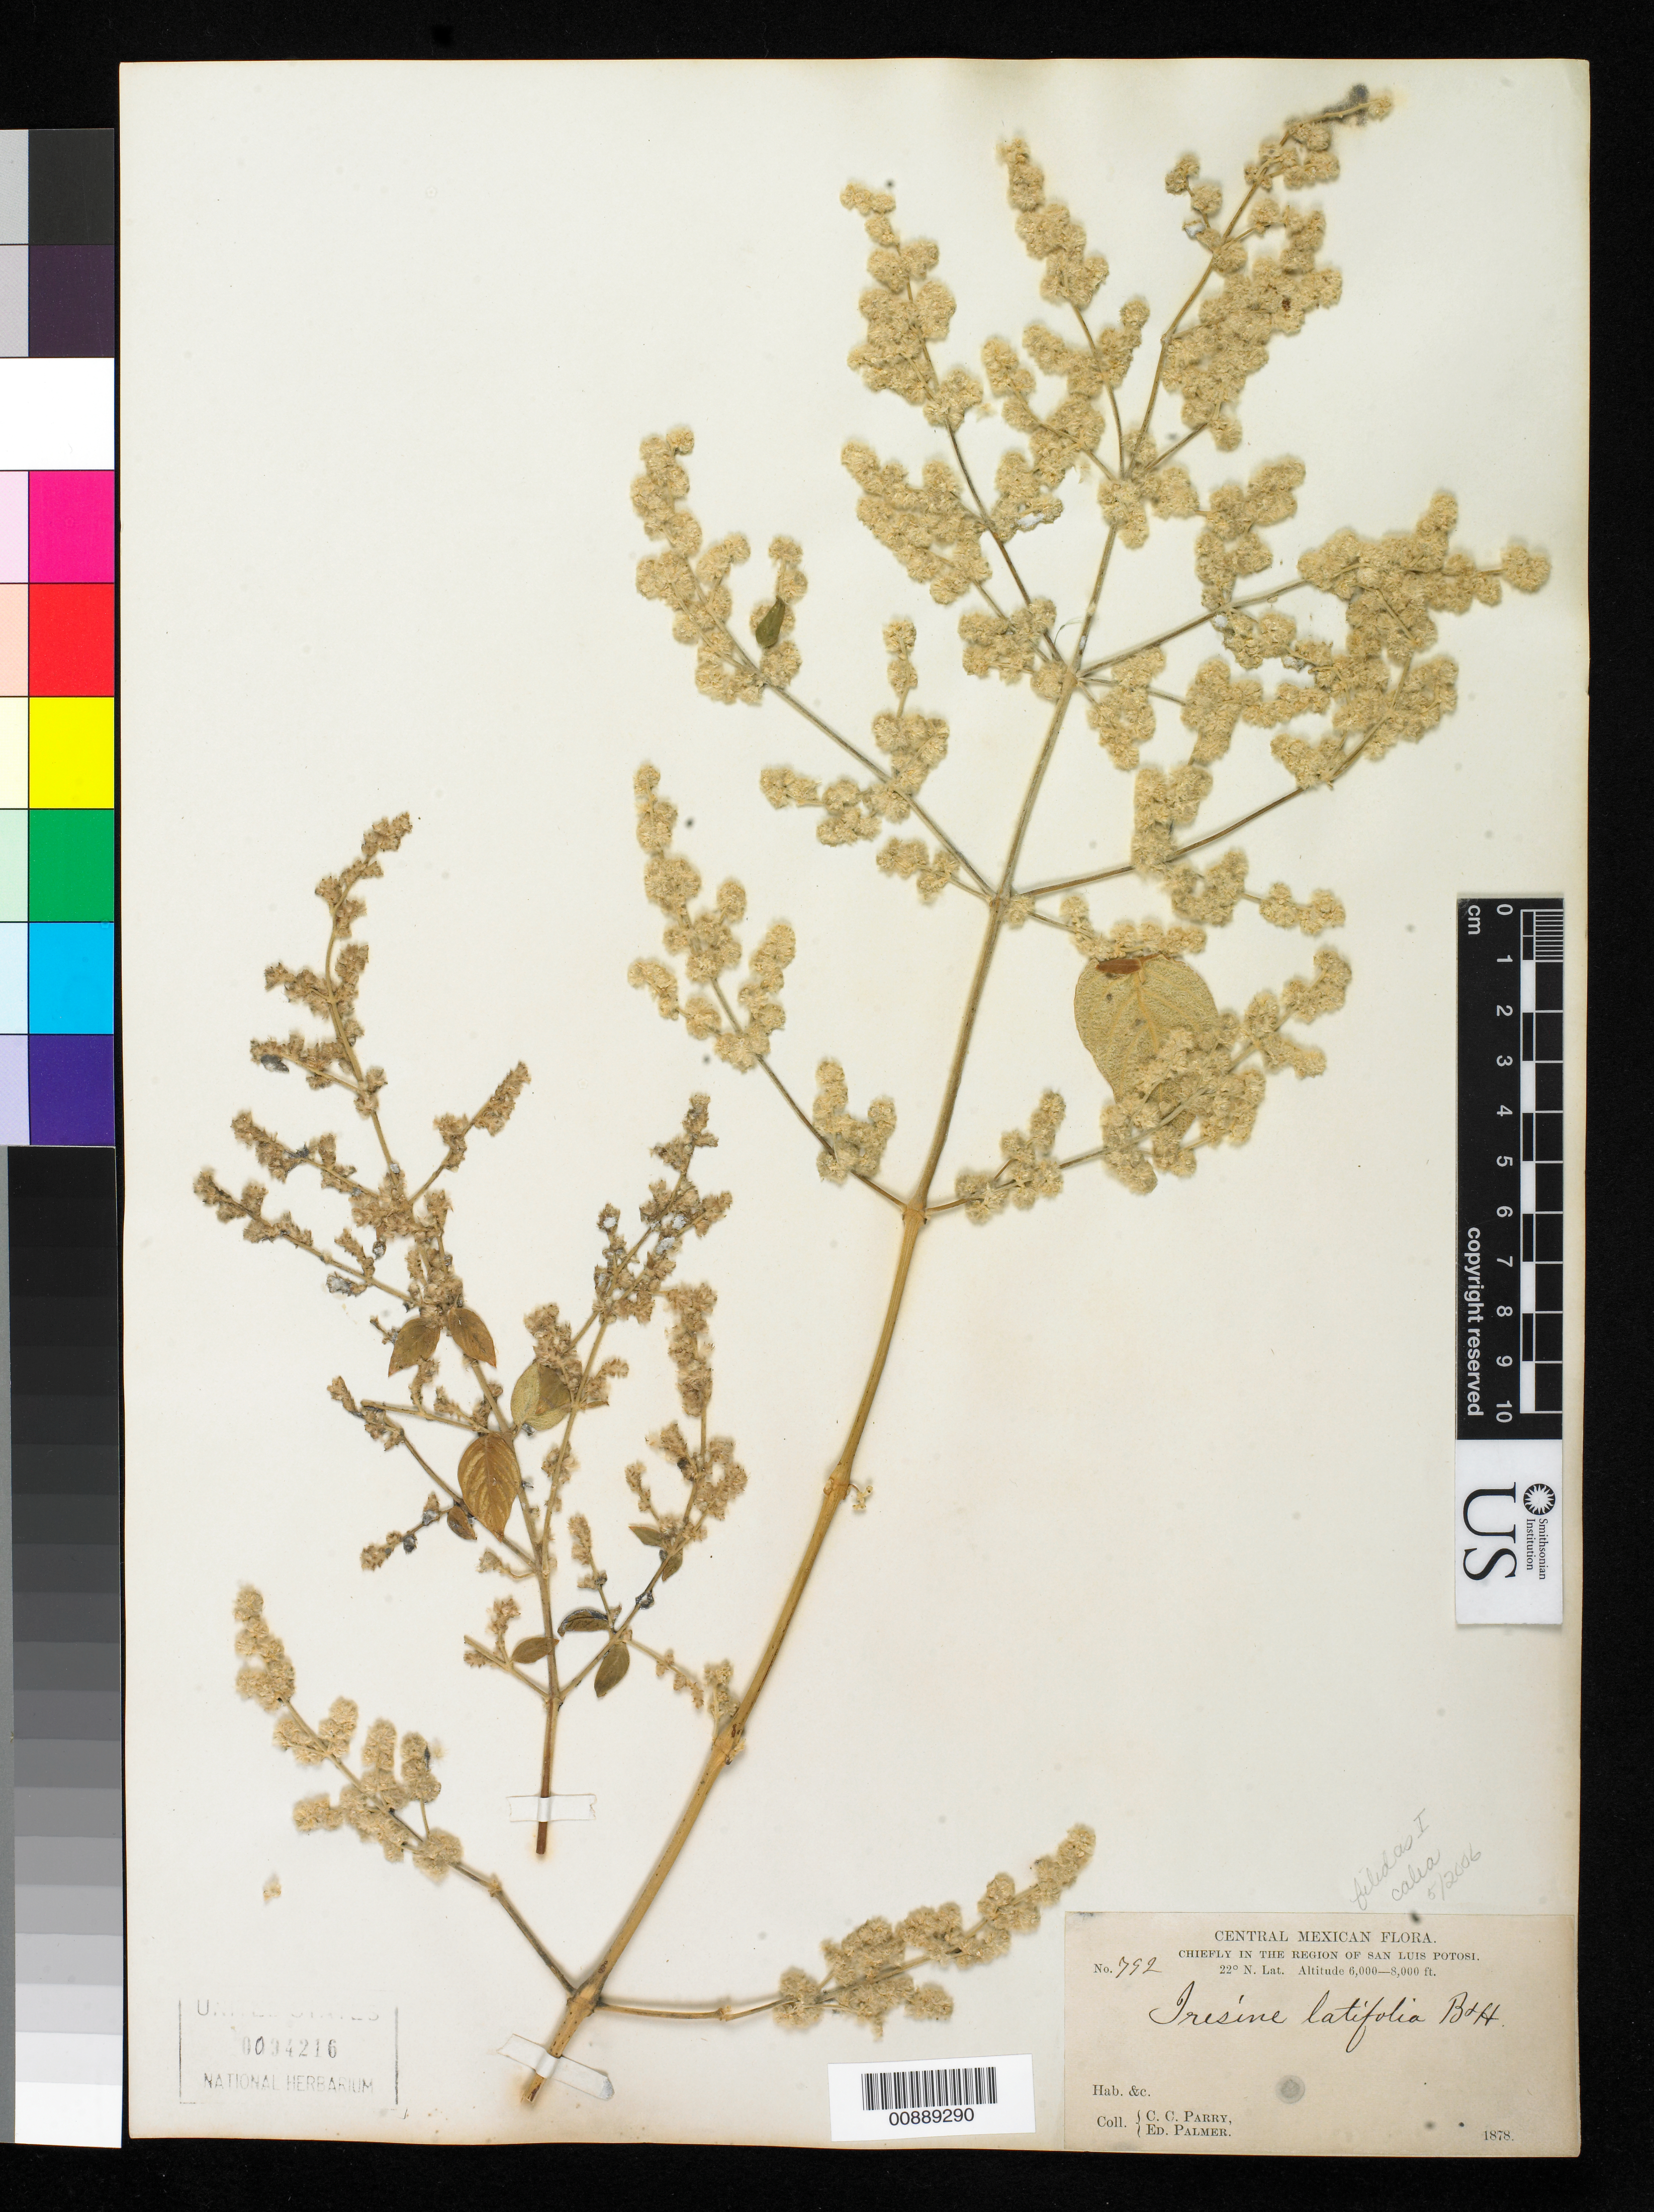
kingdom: Plantae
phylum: Tracheophyta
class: Magnoliopsida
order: Caryophyllales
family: Amaranthaceae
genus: Iresine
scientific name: Iresine calea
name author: (Ibáñez) Standl.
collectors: C. C. Parry & E. Palmer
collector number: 792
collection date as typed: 1878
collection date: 1878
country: Mexico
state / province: San Luis Potosí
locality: Chiefly in the region of San Luis Potosí.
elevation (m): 1829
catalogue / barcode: US 94216